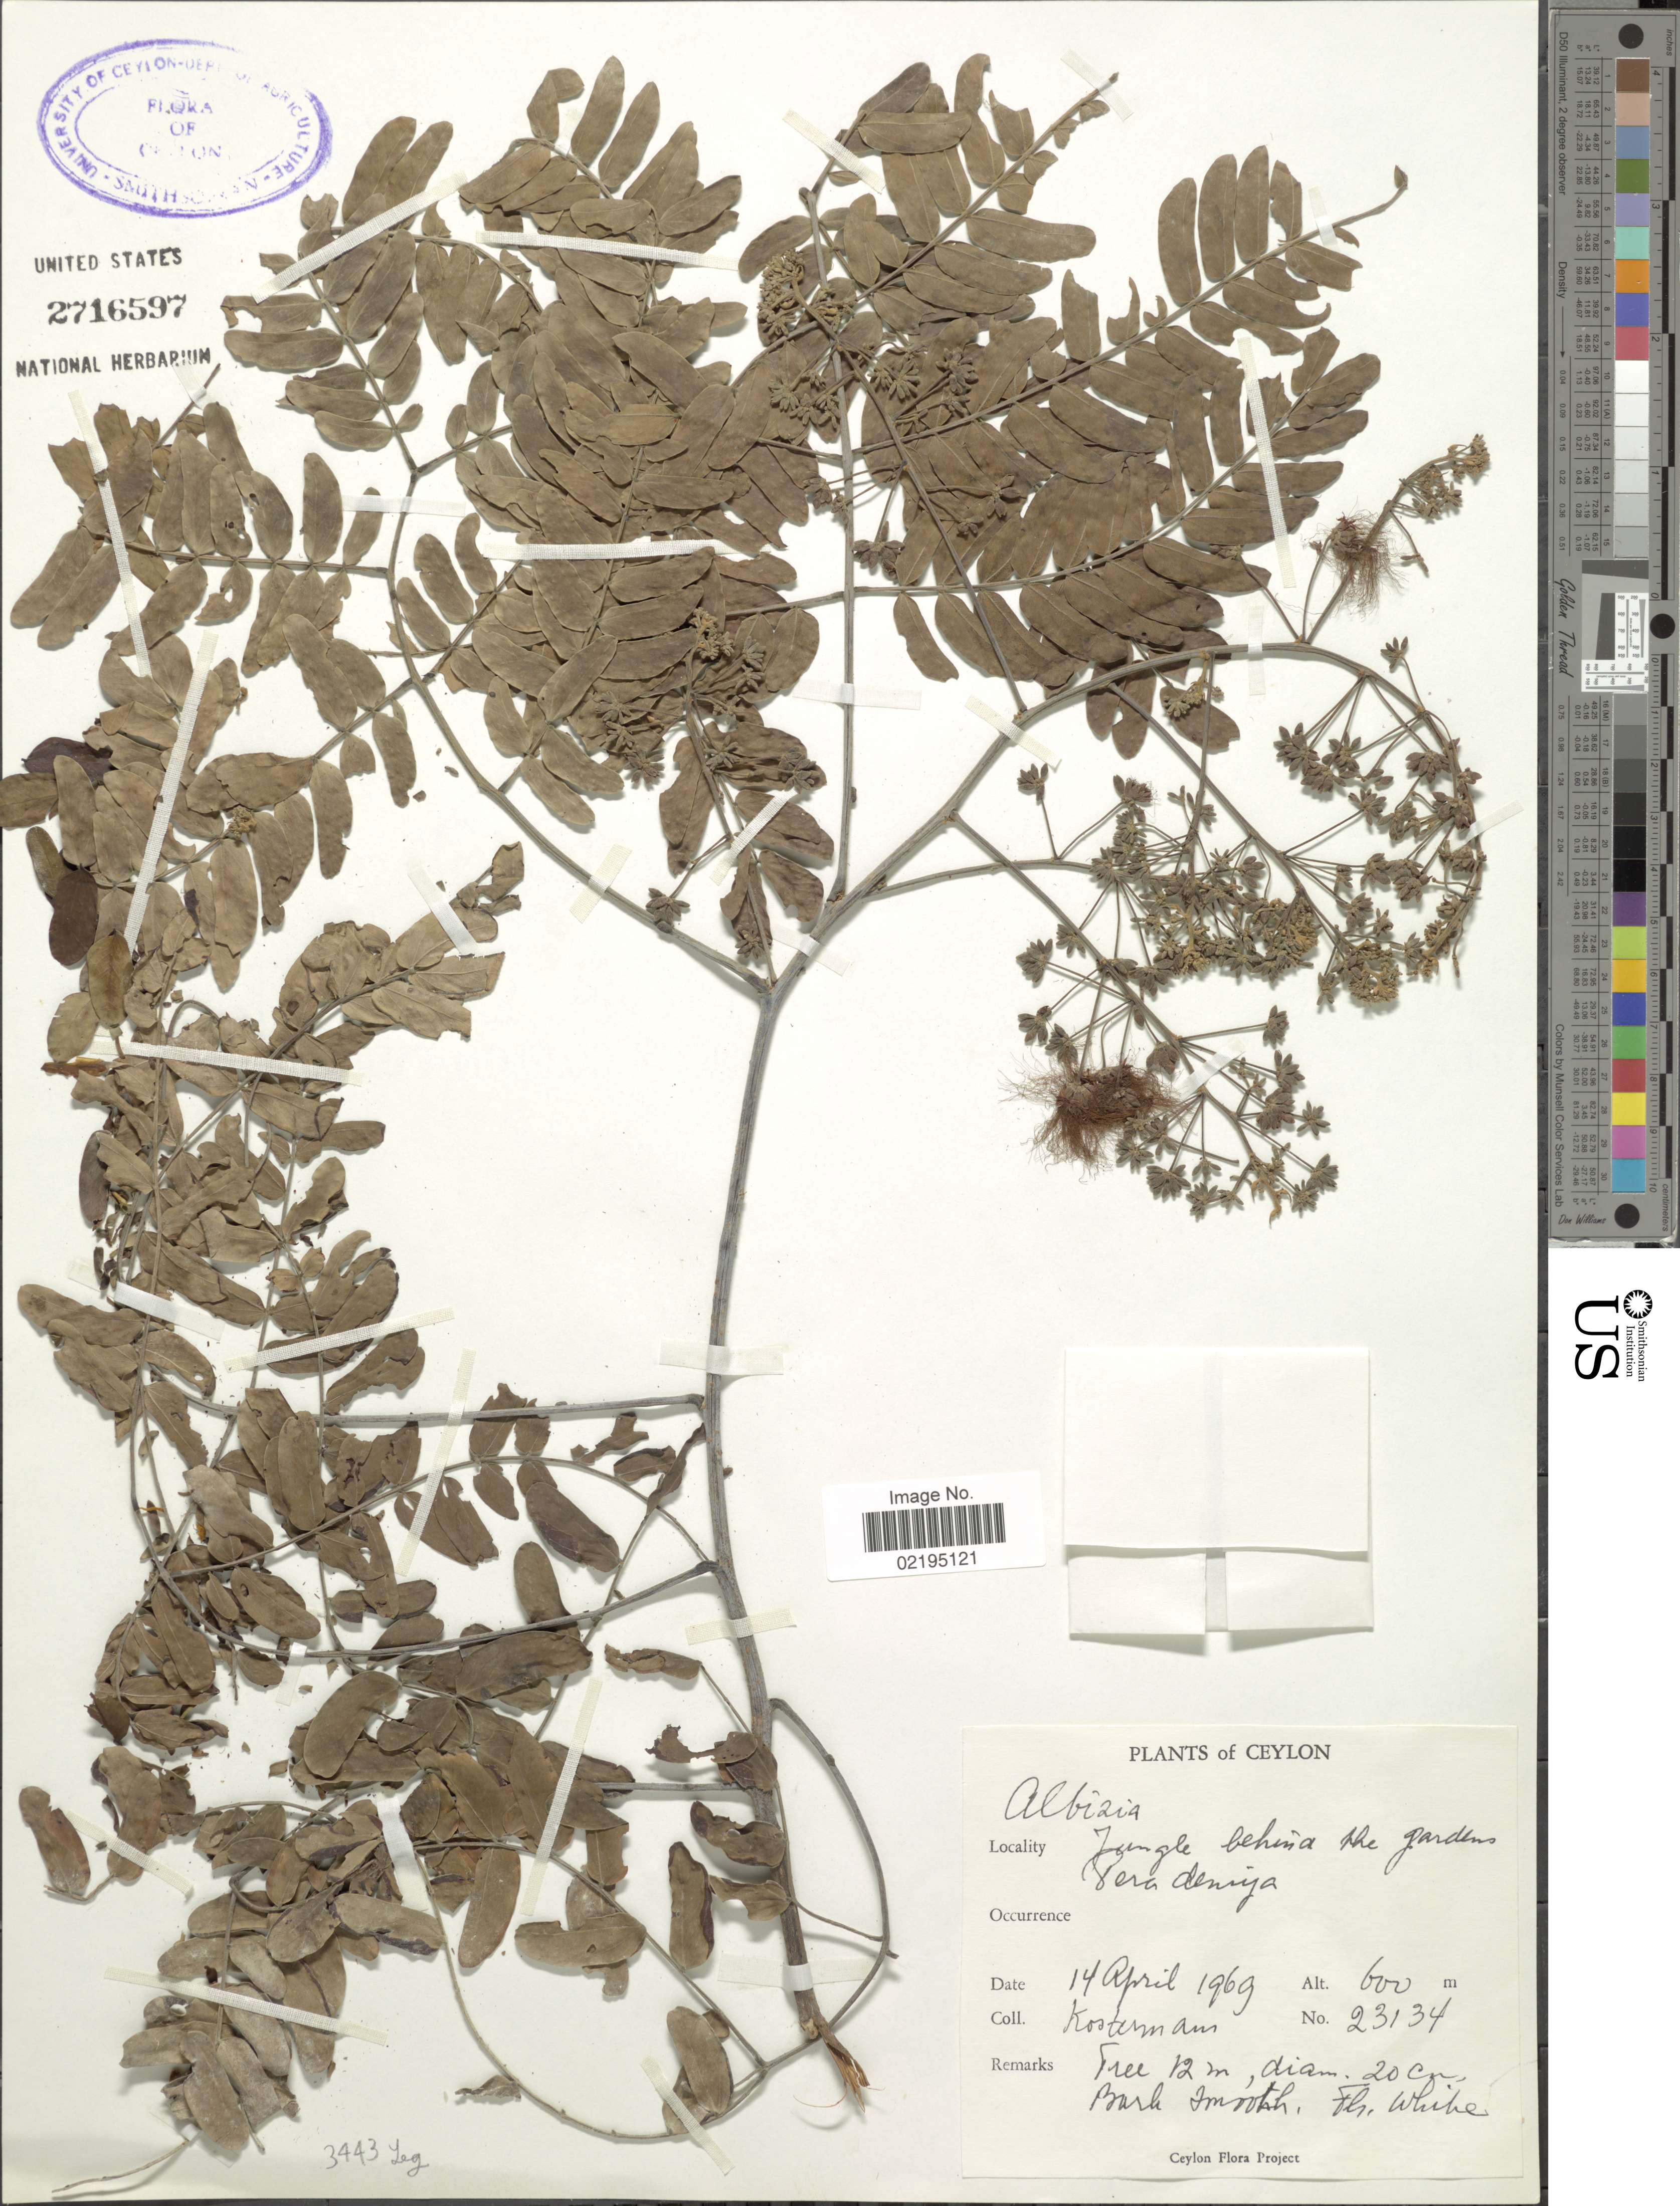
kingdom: Plantae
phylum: Tracheophyta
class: Magnoliopsida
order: Fabales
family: Fabaceae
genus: Albizia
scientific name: Albizia sp.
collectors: A. J. G. Kostermans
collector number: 23134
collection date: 1969-04-14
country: Sri Lanka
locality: Ceylon, Jungle behind the gardens Pera deniya. [interpreted]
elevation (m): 600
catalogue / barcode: US 2716597